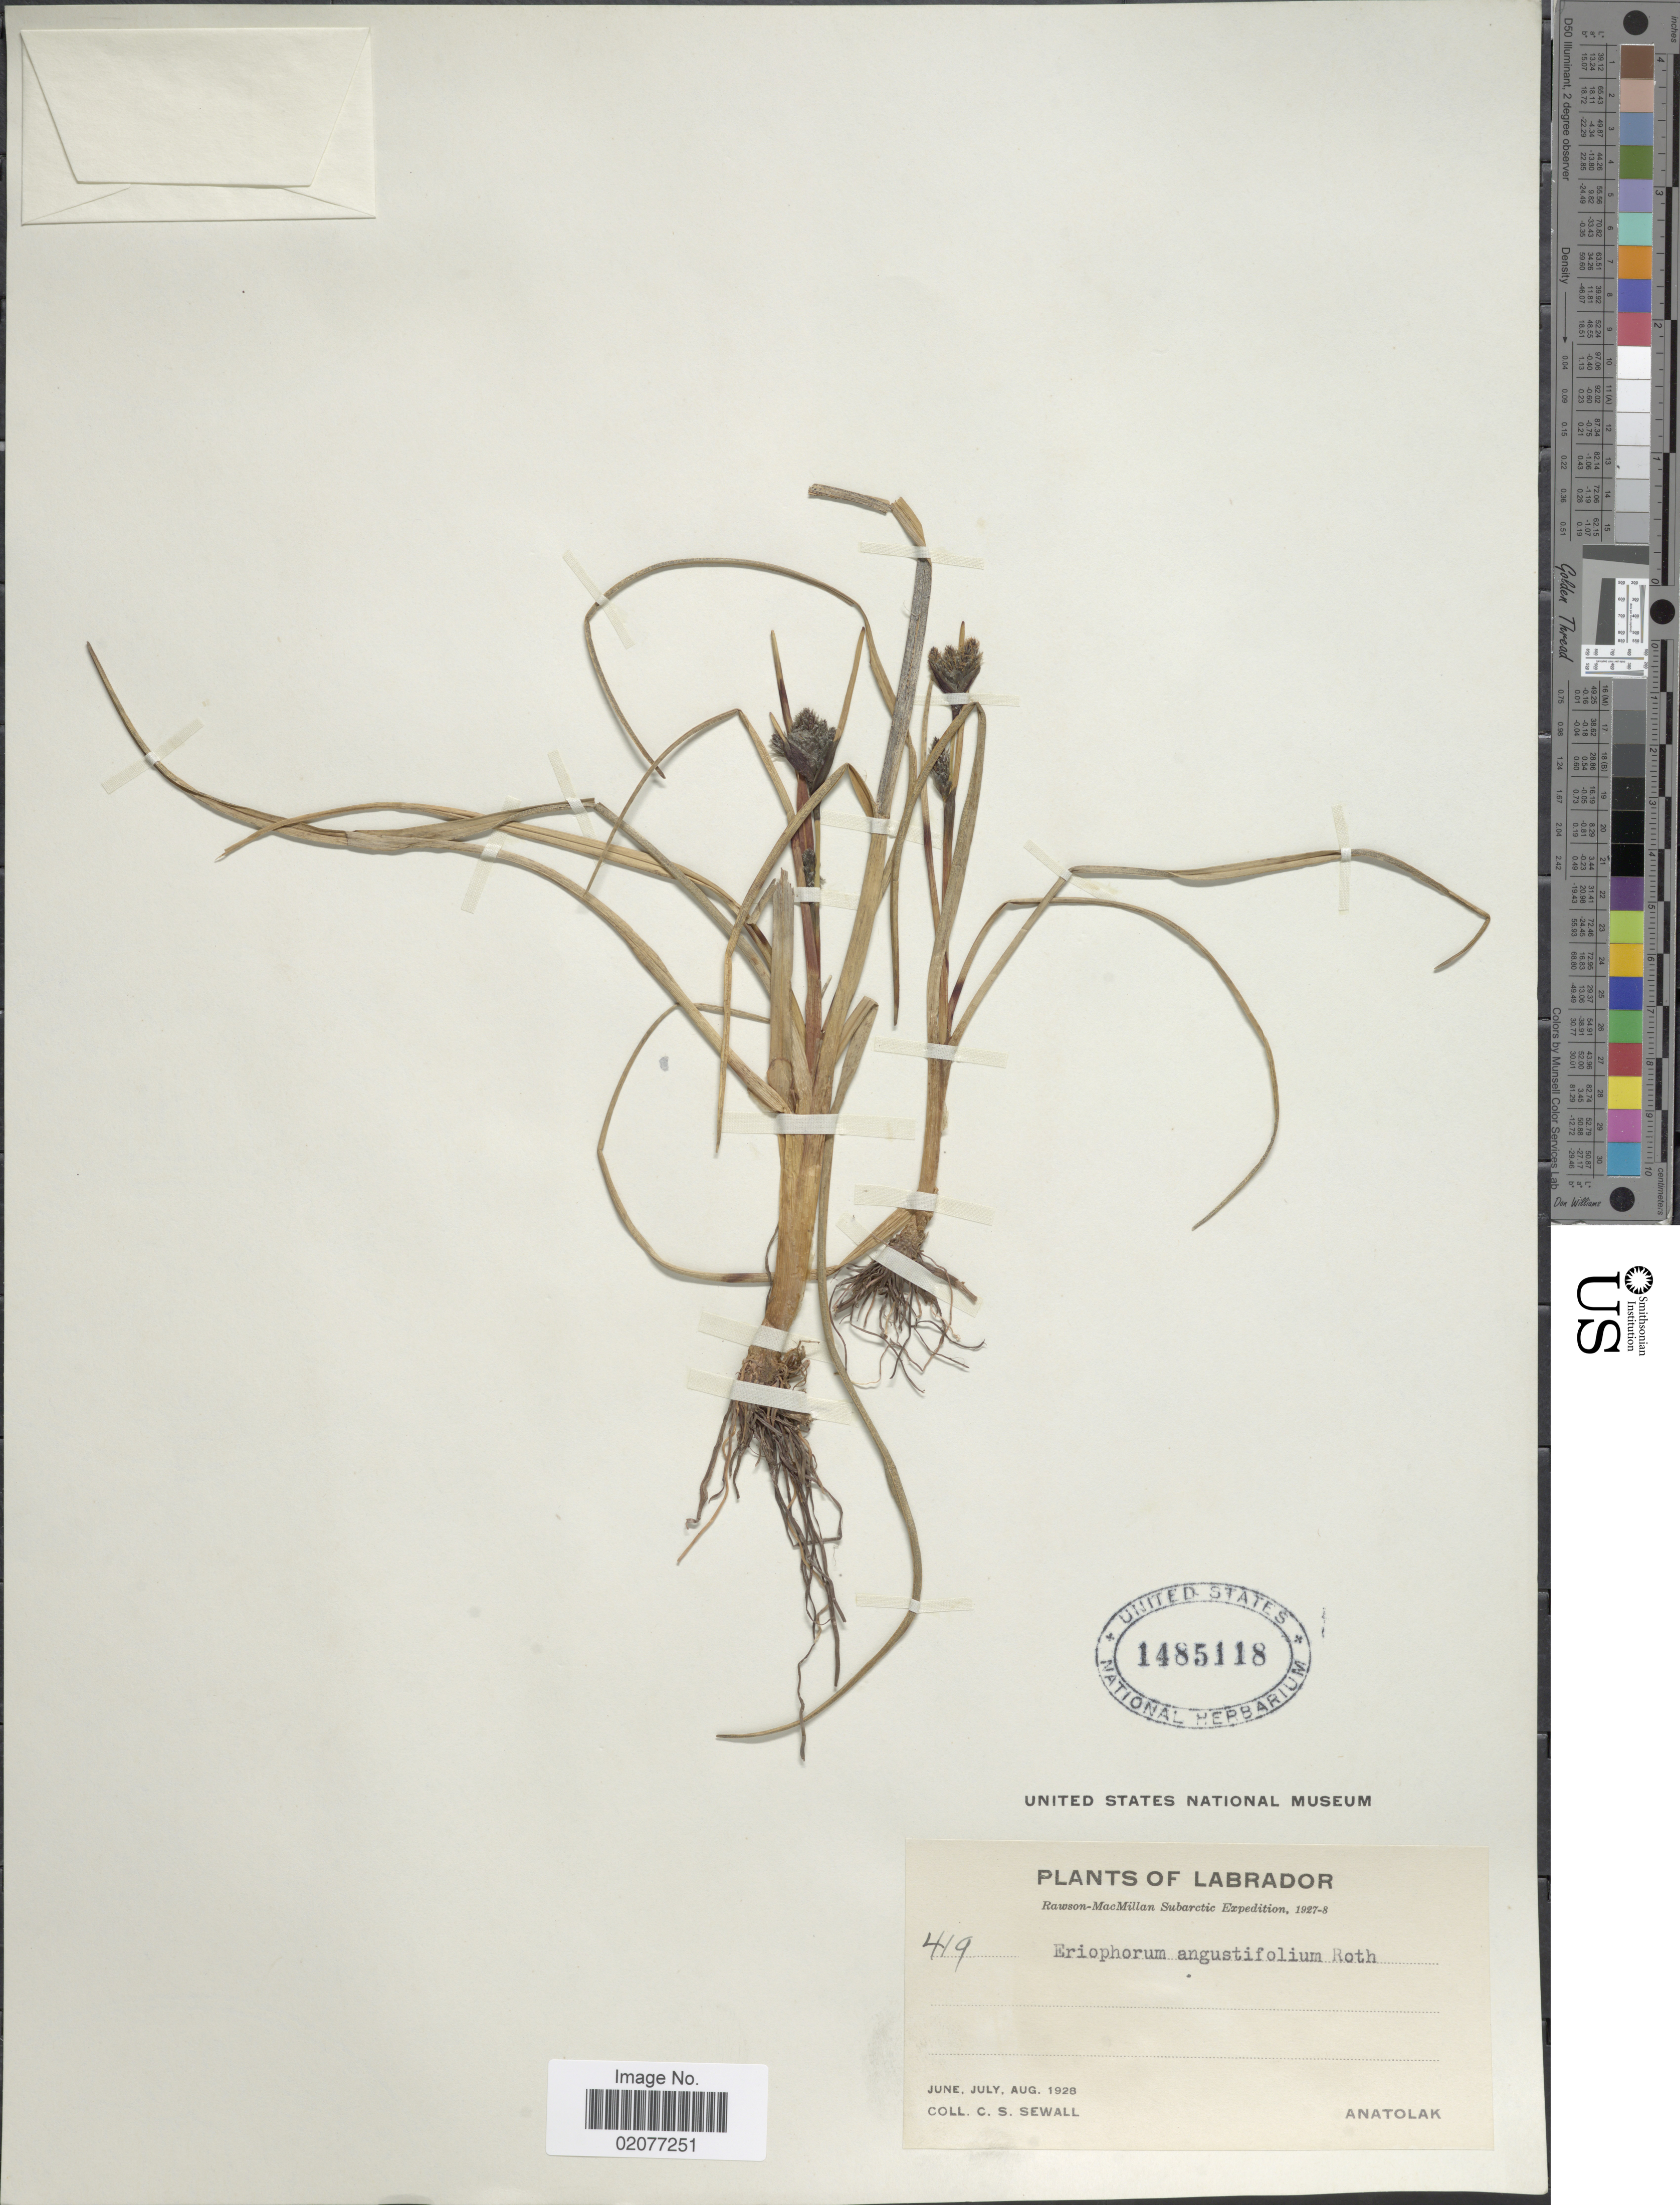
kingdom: Plantae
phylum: Tracheophyta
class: Liliopsida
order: Poales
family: Cyperaceae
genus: Eriophorum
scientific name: Eriophorum angustifolium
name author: Honck.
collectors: C. Sewall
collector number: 419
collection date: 1928-06/1928-08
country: Canada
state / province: Newfoundland and Labrador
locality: Labrador, Anatolak, Subarctic.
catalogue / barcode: US 1485118